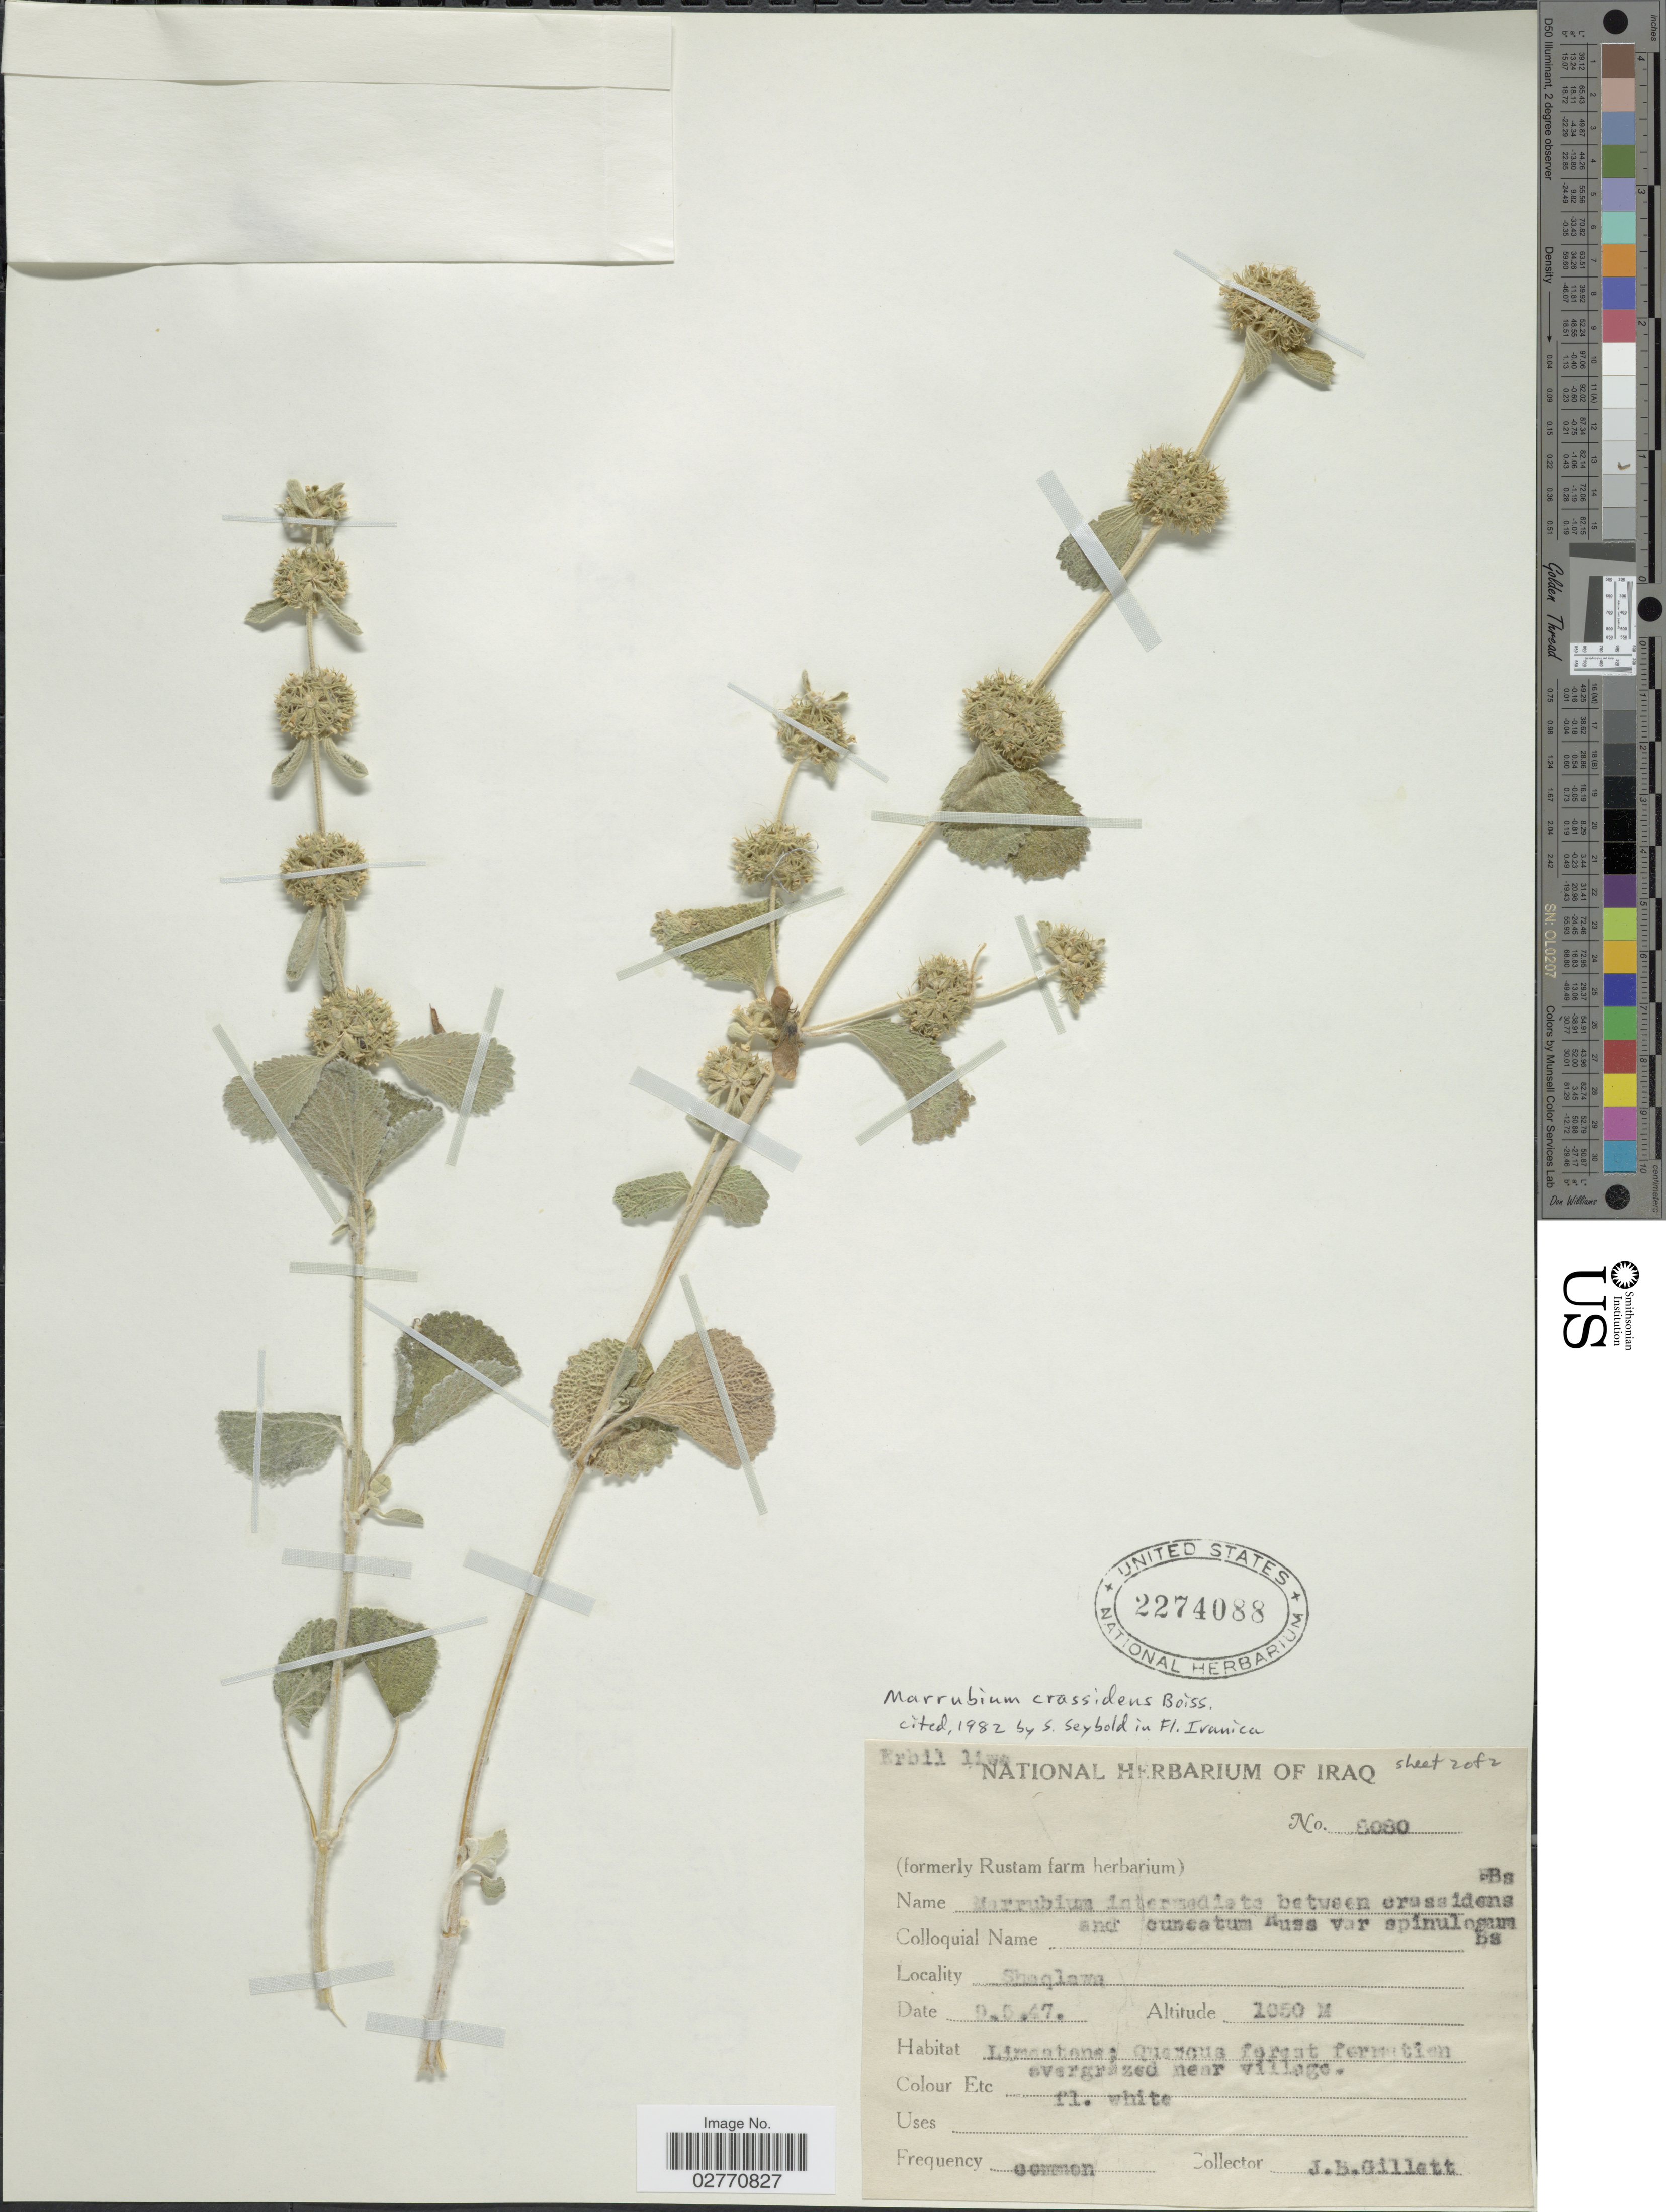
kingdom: Plantae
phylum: Tracheophyta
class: Magnoliopsida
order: Lamiales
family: Lamiaceae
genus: Marrubium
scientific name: Marrubium crassidens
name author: Boiss. & Hohen.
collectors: J. B. Gillett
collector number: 8080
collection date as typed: Transcribed d/m/y: 9/5/47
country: Iraq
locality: Erbil liwa. Shaqlawa.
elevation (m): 1050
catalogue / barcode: US 2274088